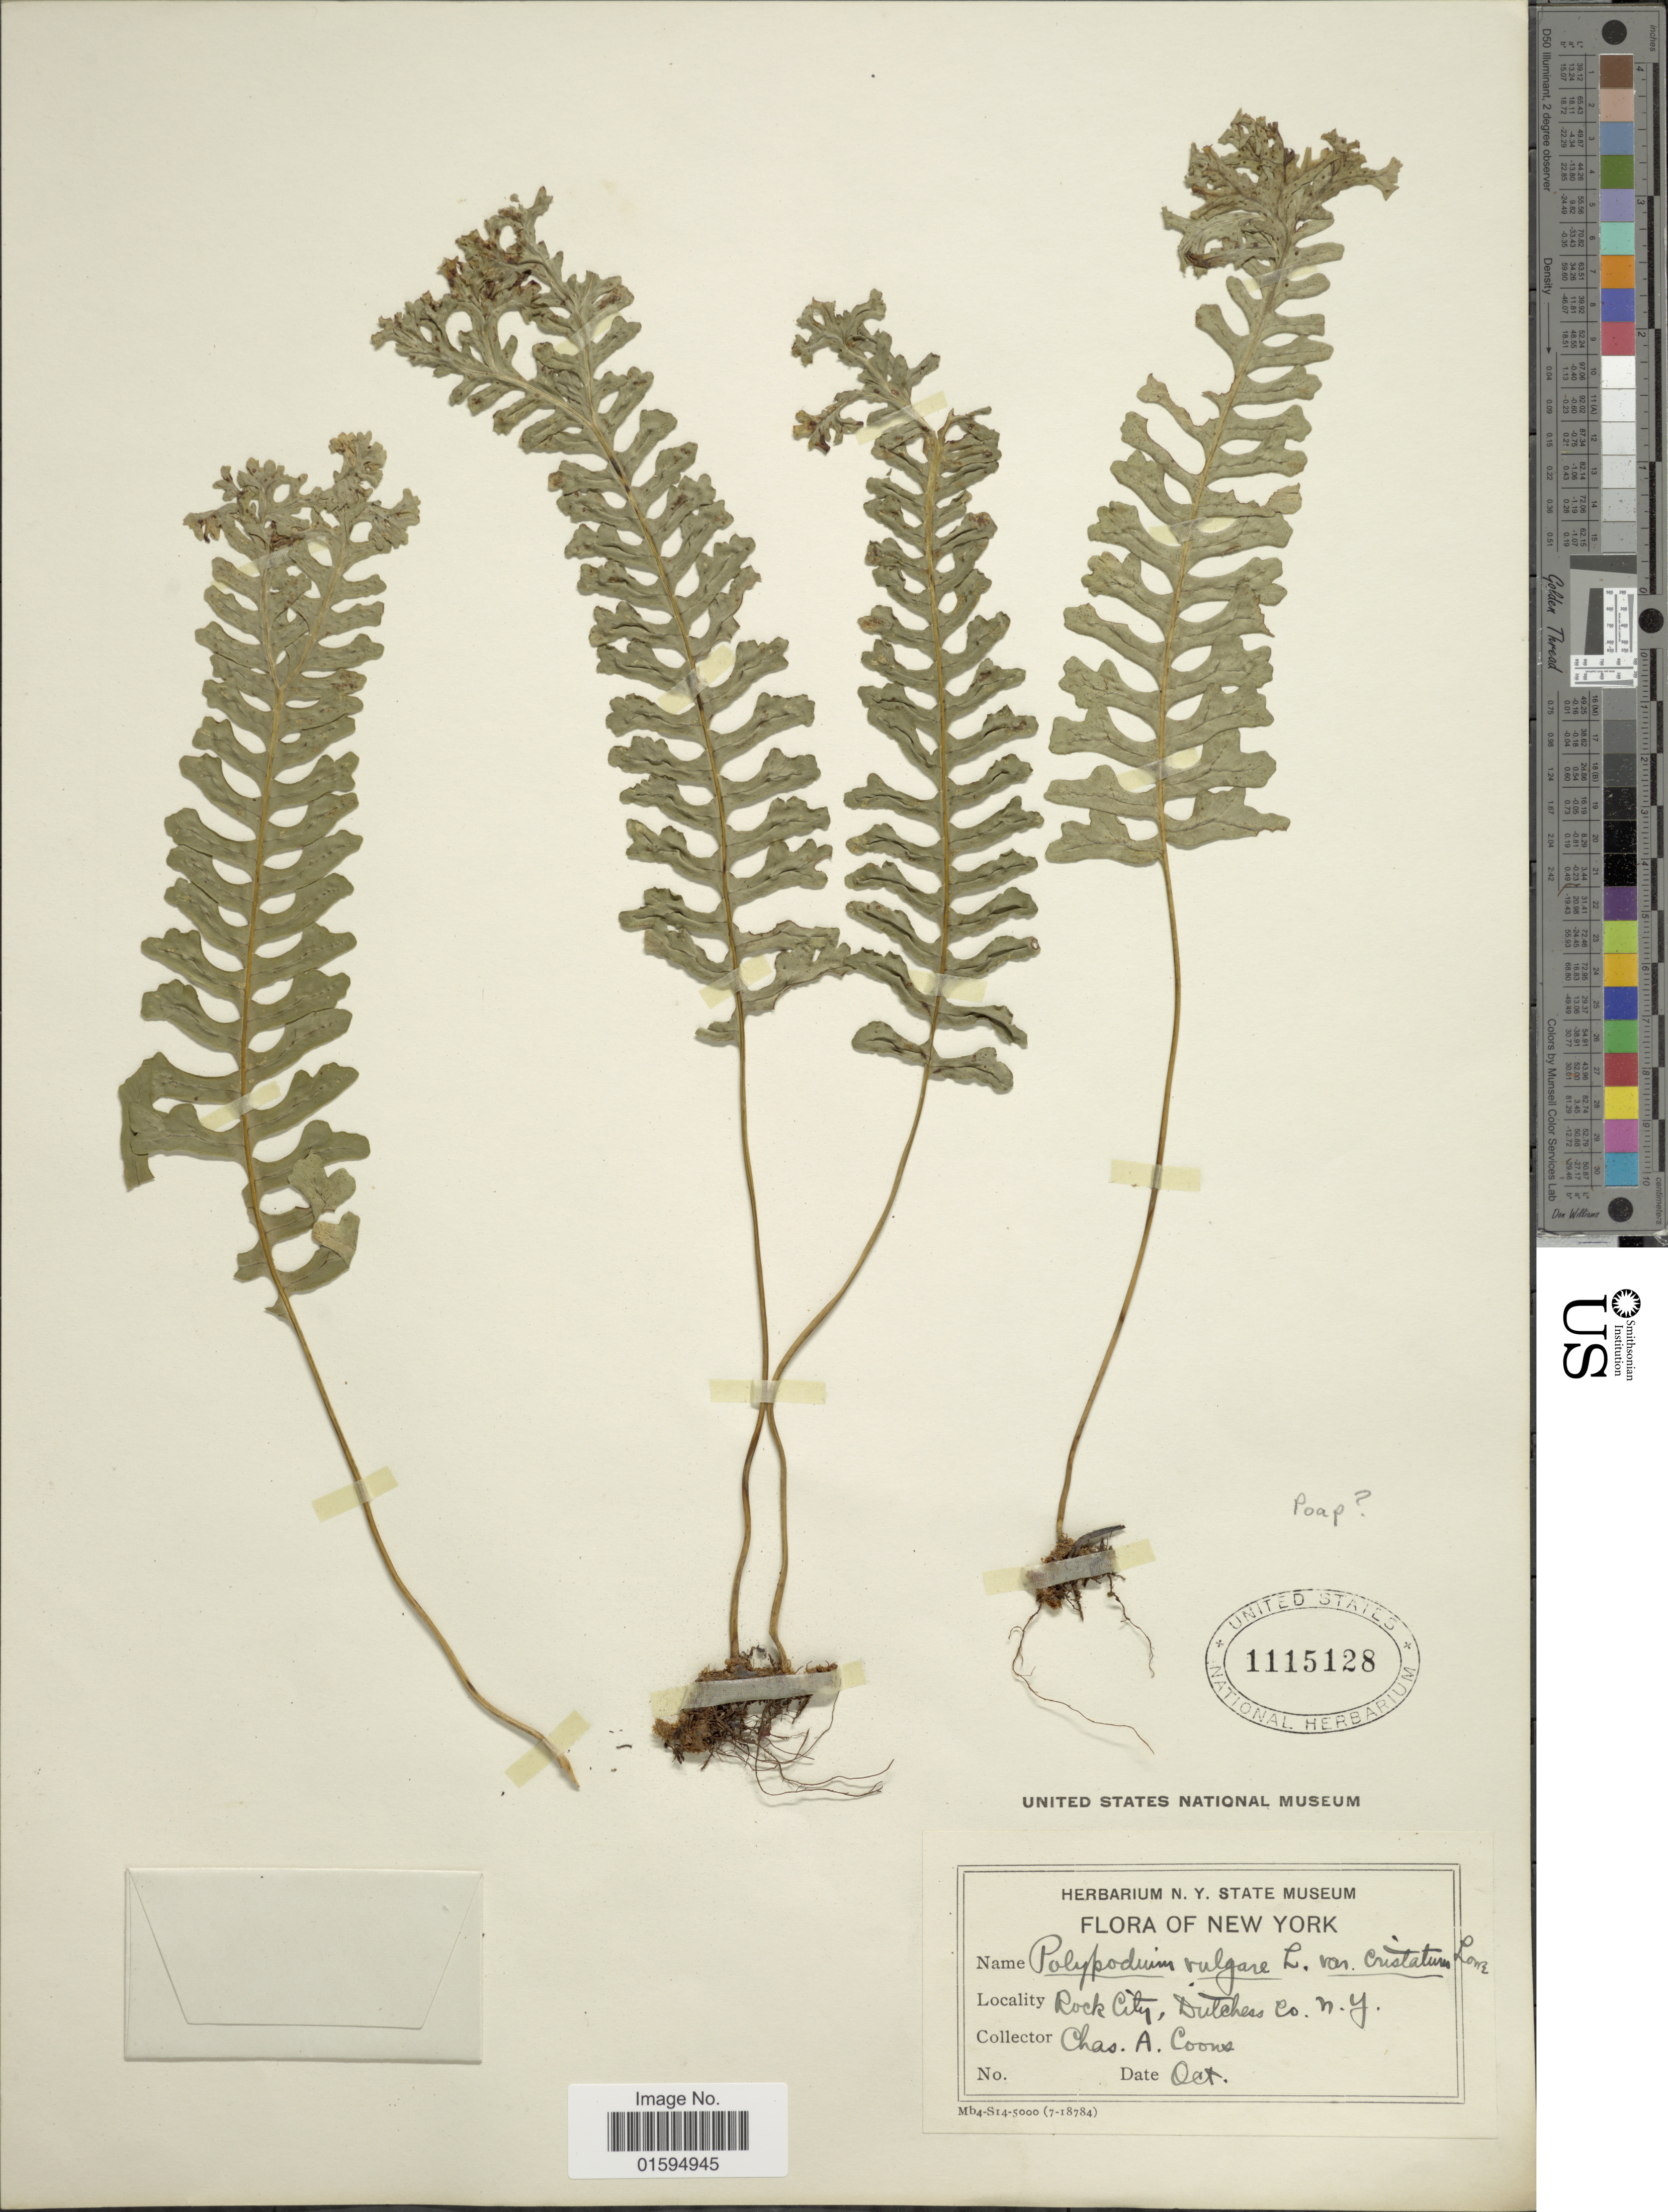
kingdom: Plantae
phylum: Tracheophyta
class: Polypodiopsida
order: Polypodiales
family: Polypodiaceae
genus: Polypodium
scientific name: Polypodium sp.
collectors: C. Coons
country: United States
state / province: New York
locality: Rock City, Dutchess Co.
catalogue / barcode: US 1115128